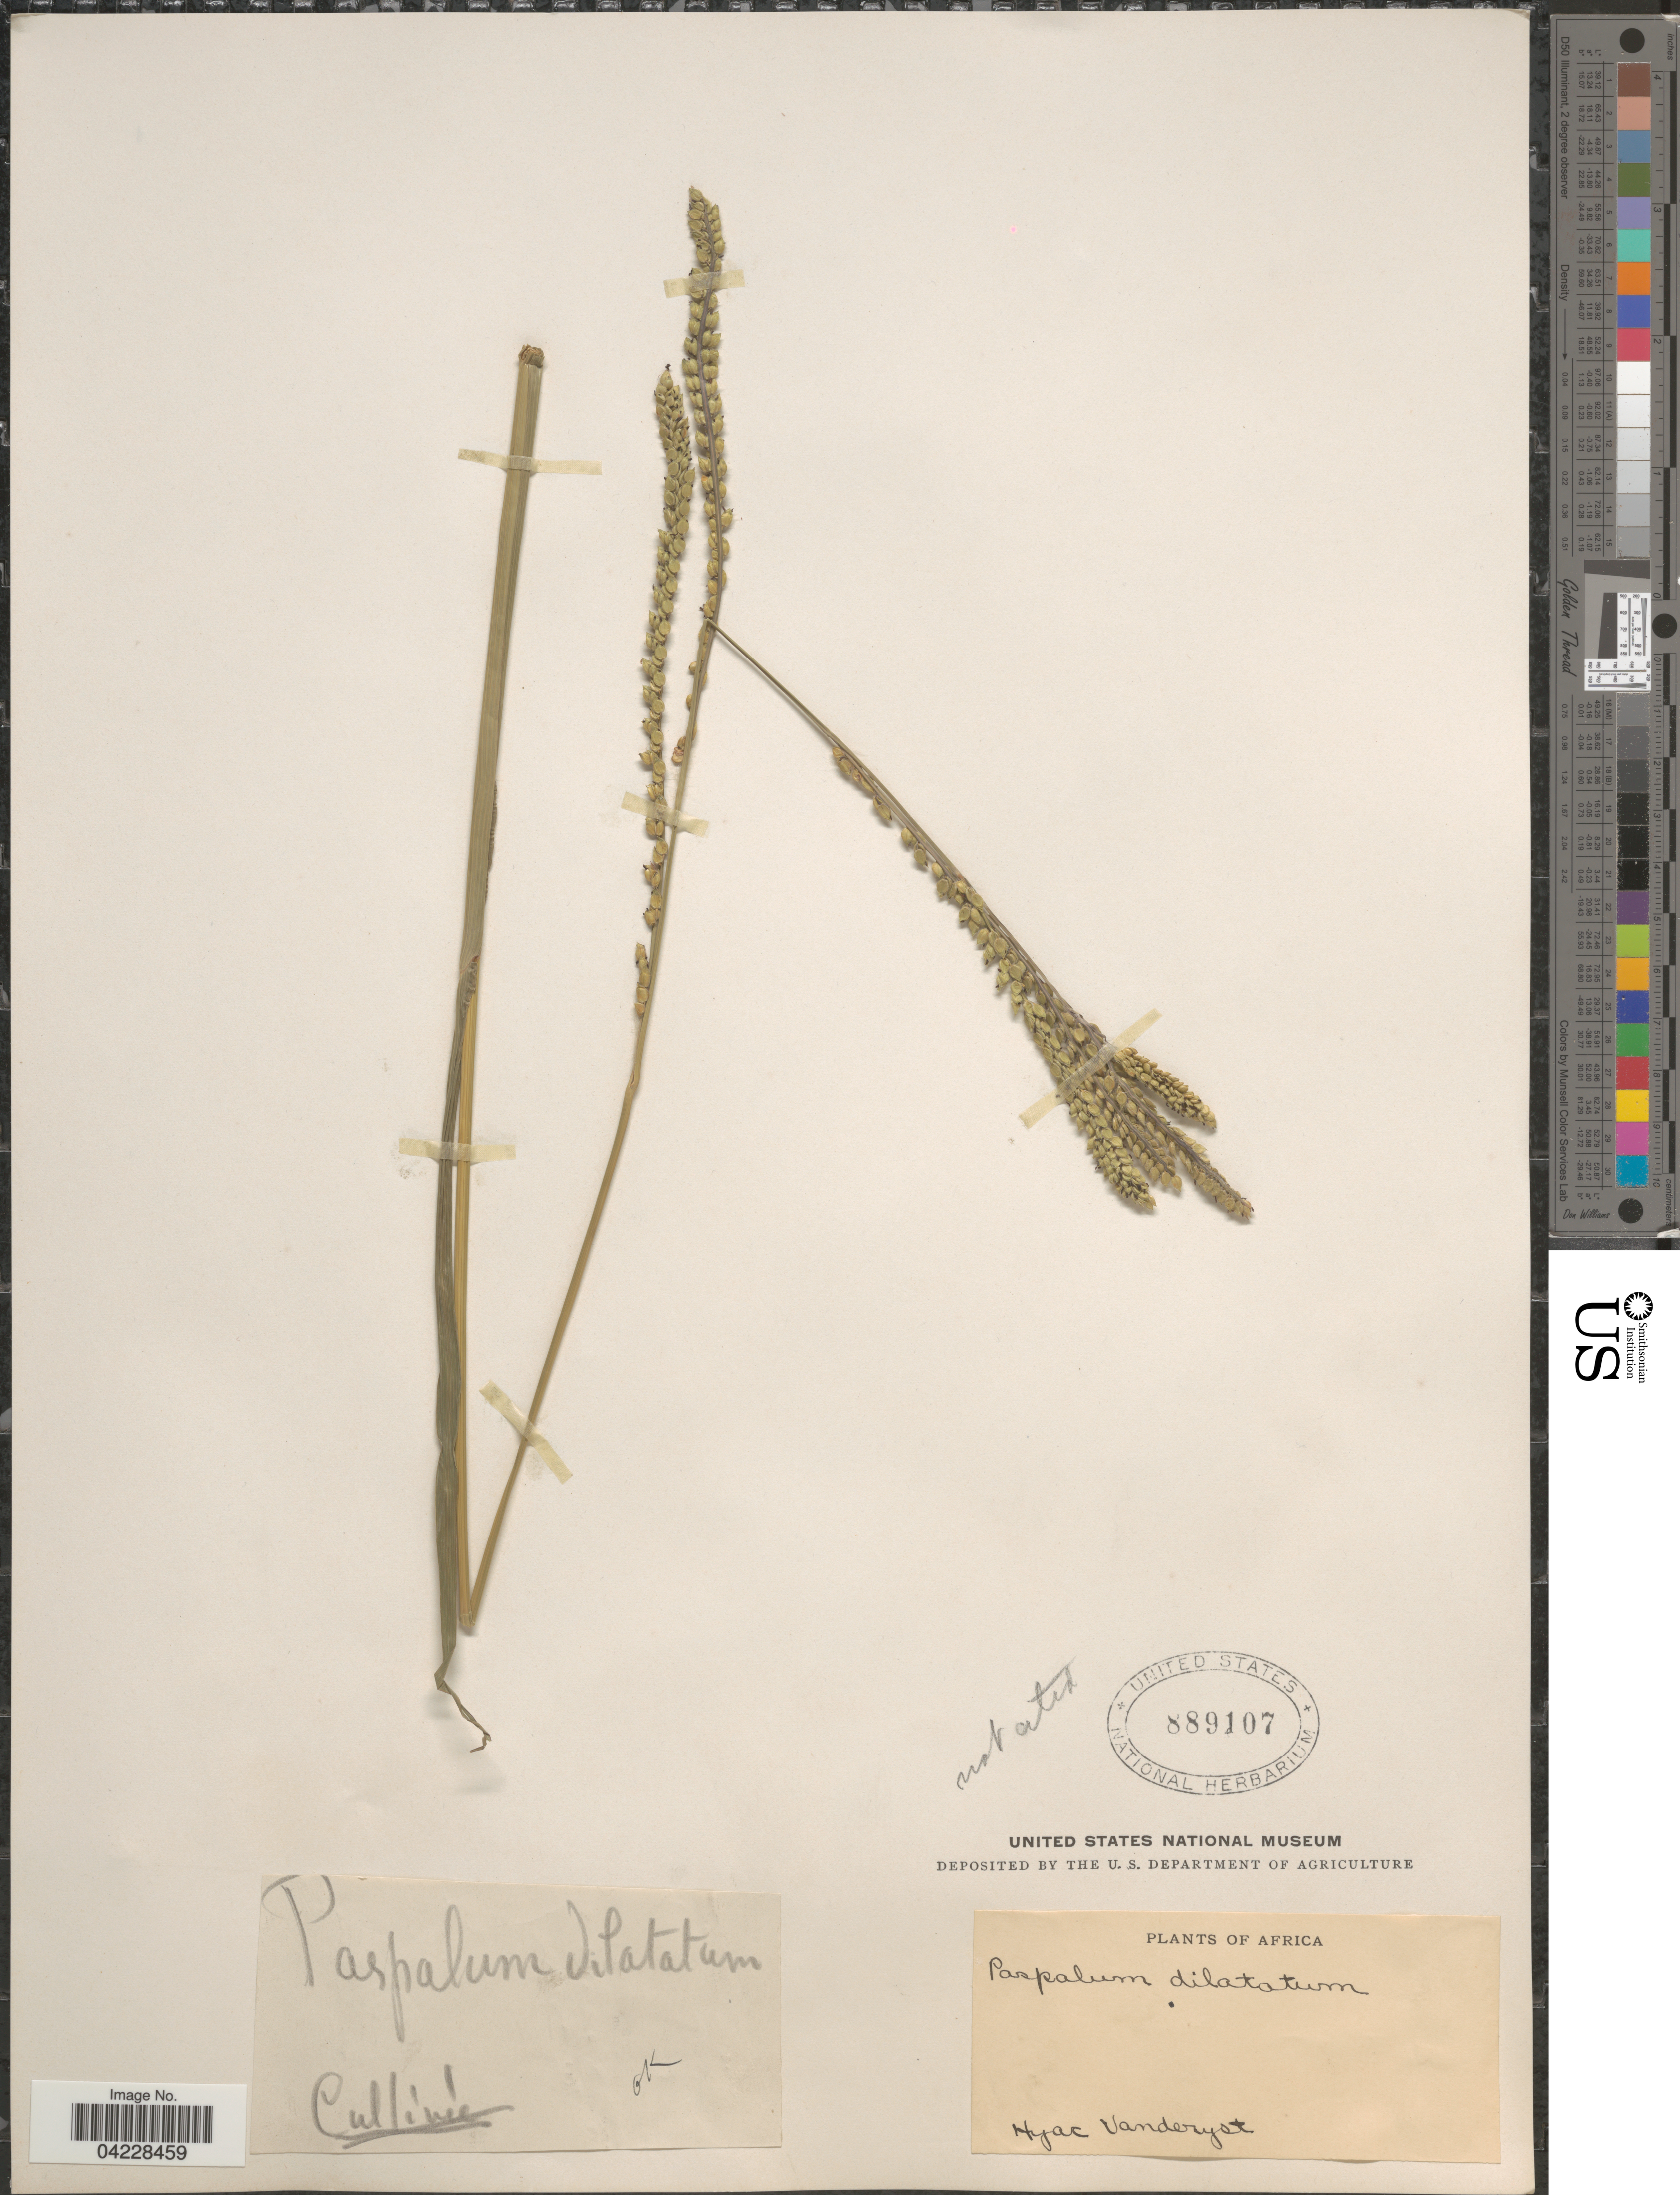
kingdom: Plantae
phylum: Tracheophyta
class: Liliopsida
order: Poales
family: Poaceae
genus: Paspalum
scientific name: Paspalum dilatatum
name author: Poir.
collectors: H. J. R. Vanderyst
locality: Africa.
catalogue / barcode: US 889107